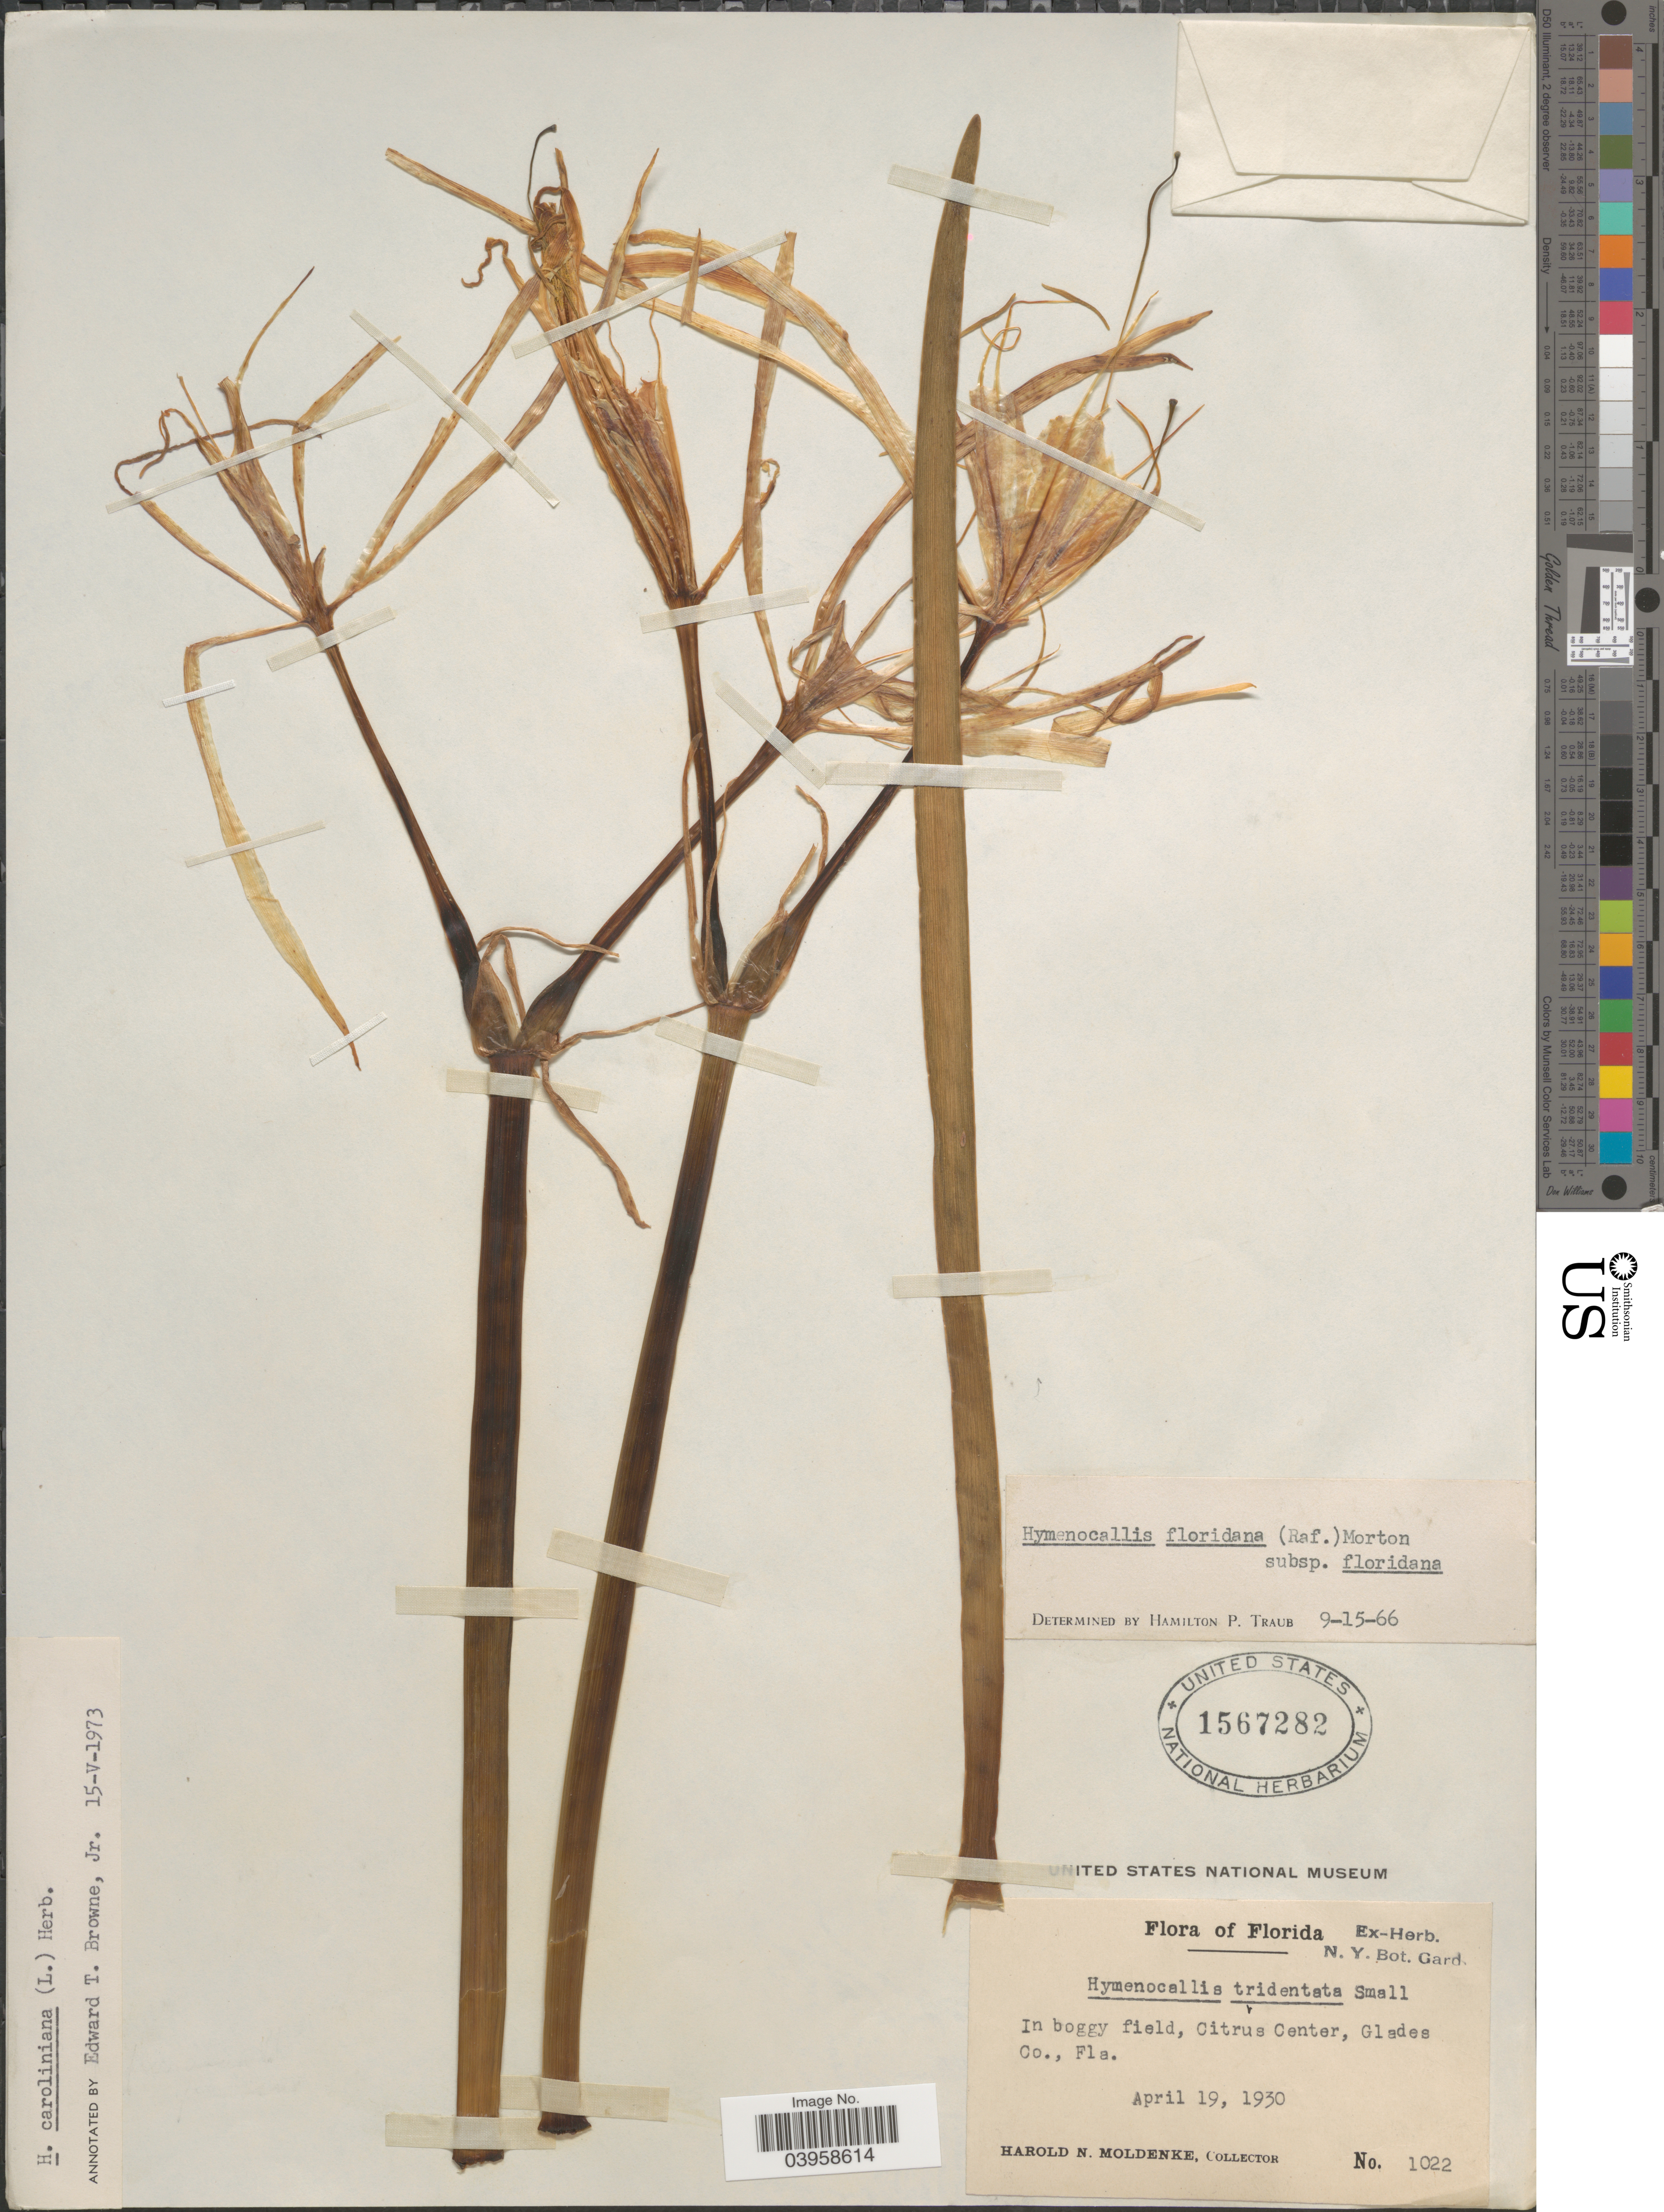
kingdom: Plantae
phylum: Tracheophyta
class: Liliopsida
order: Asparagales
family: Amaryllidaceae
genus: Hymenocallis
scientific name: Hymenocallis caroliniana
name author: (L.) Herb.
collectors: H. N. Moldenke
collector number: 1022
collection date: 1930-04-19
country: United States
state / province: Florida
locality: In boggy field, Citrus Center, Glades Co.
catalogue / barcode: US 1567282